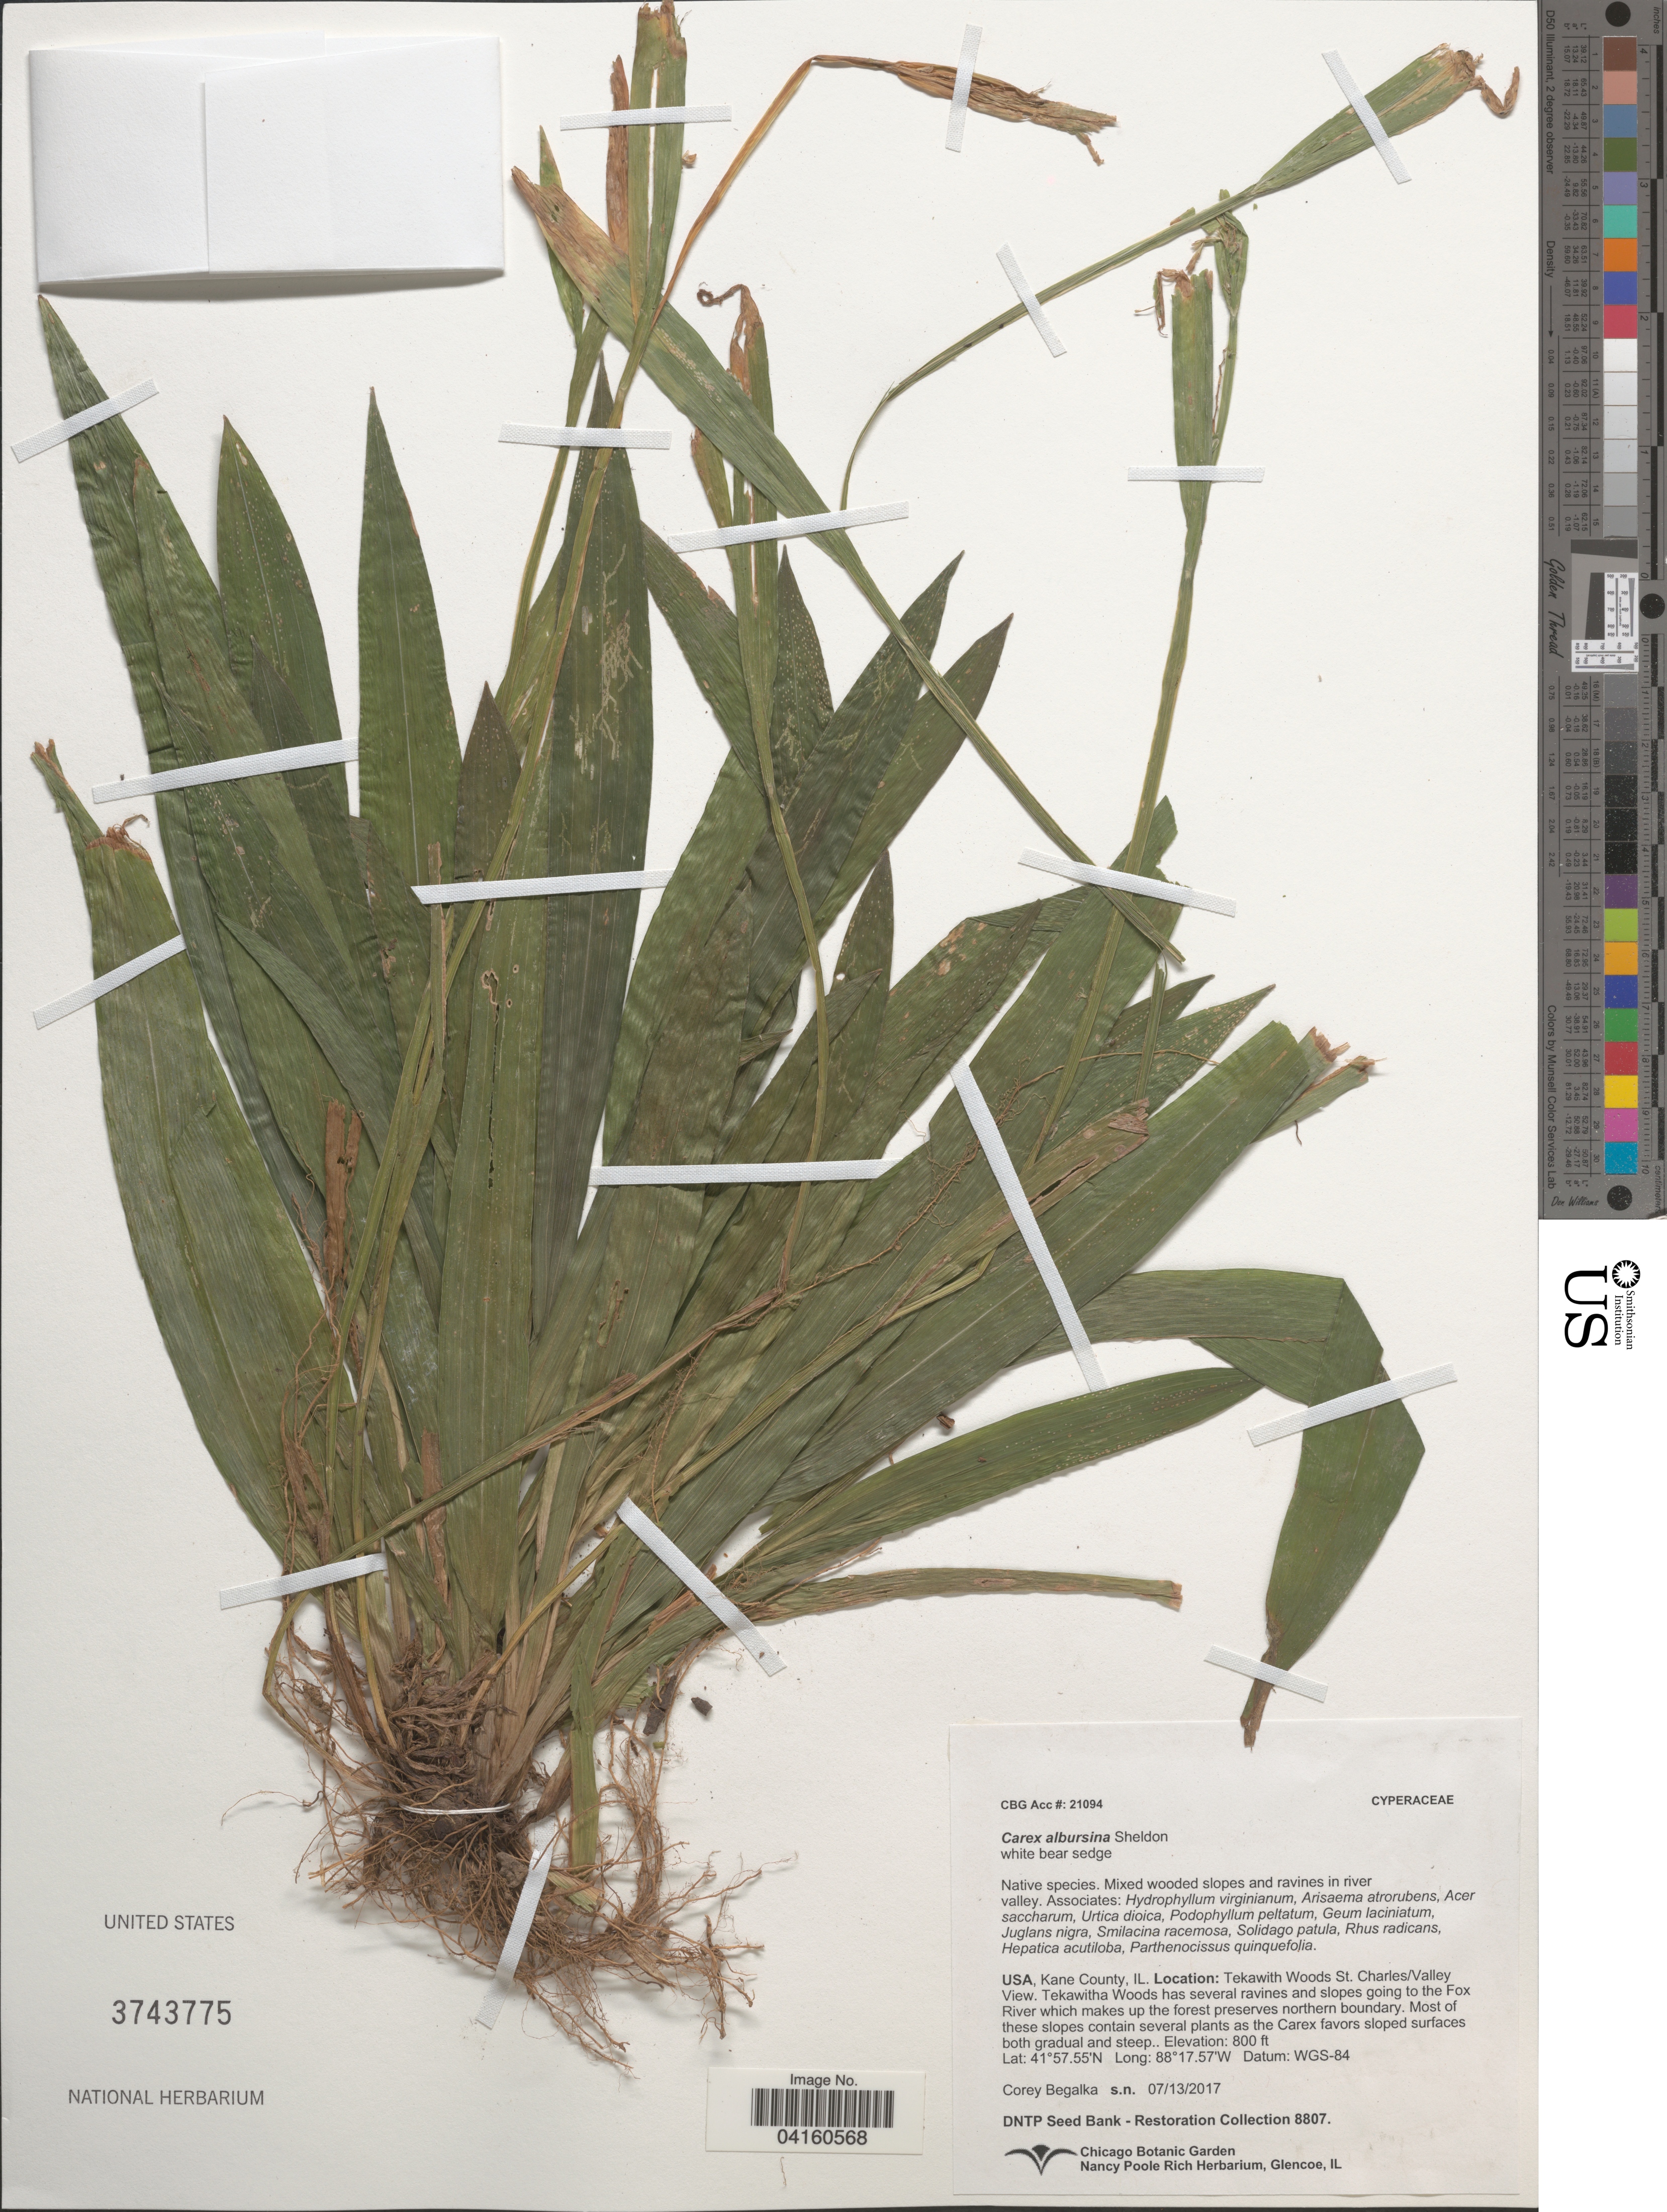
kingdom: Plantae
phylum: Tracheophyta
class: Liliopsida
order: Poales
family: Cyperaceae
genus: Carex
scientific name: Carex albursina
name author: E. Sheld.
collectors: C. Begalka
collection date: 2017-07-13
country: United States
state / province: Illinois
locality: Kane County. Tekawith Woods St. Charles/Valley View. Tekawitha Woods has several ravines and slopes going to the Fox River which makes up the forest preserves northern boundary.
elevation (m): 244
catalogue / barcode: US 3743775